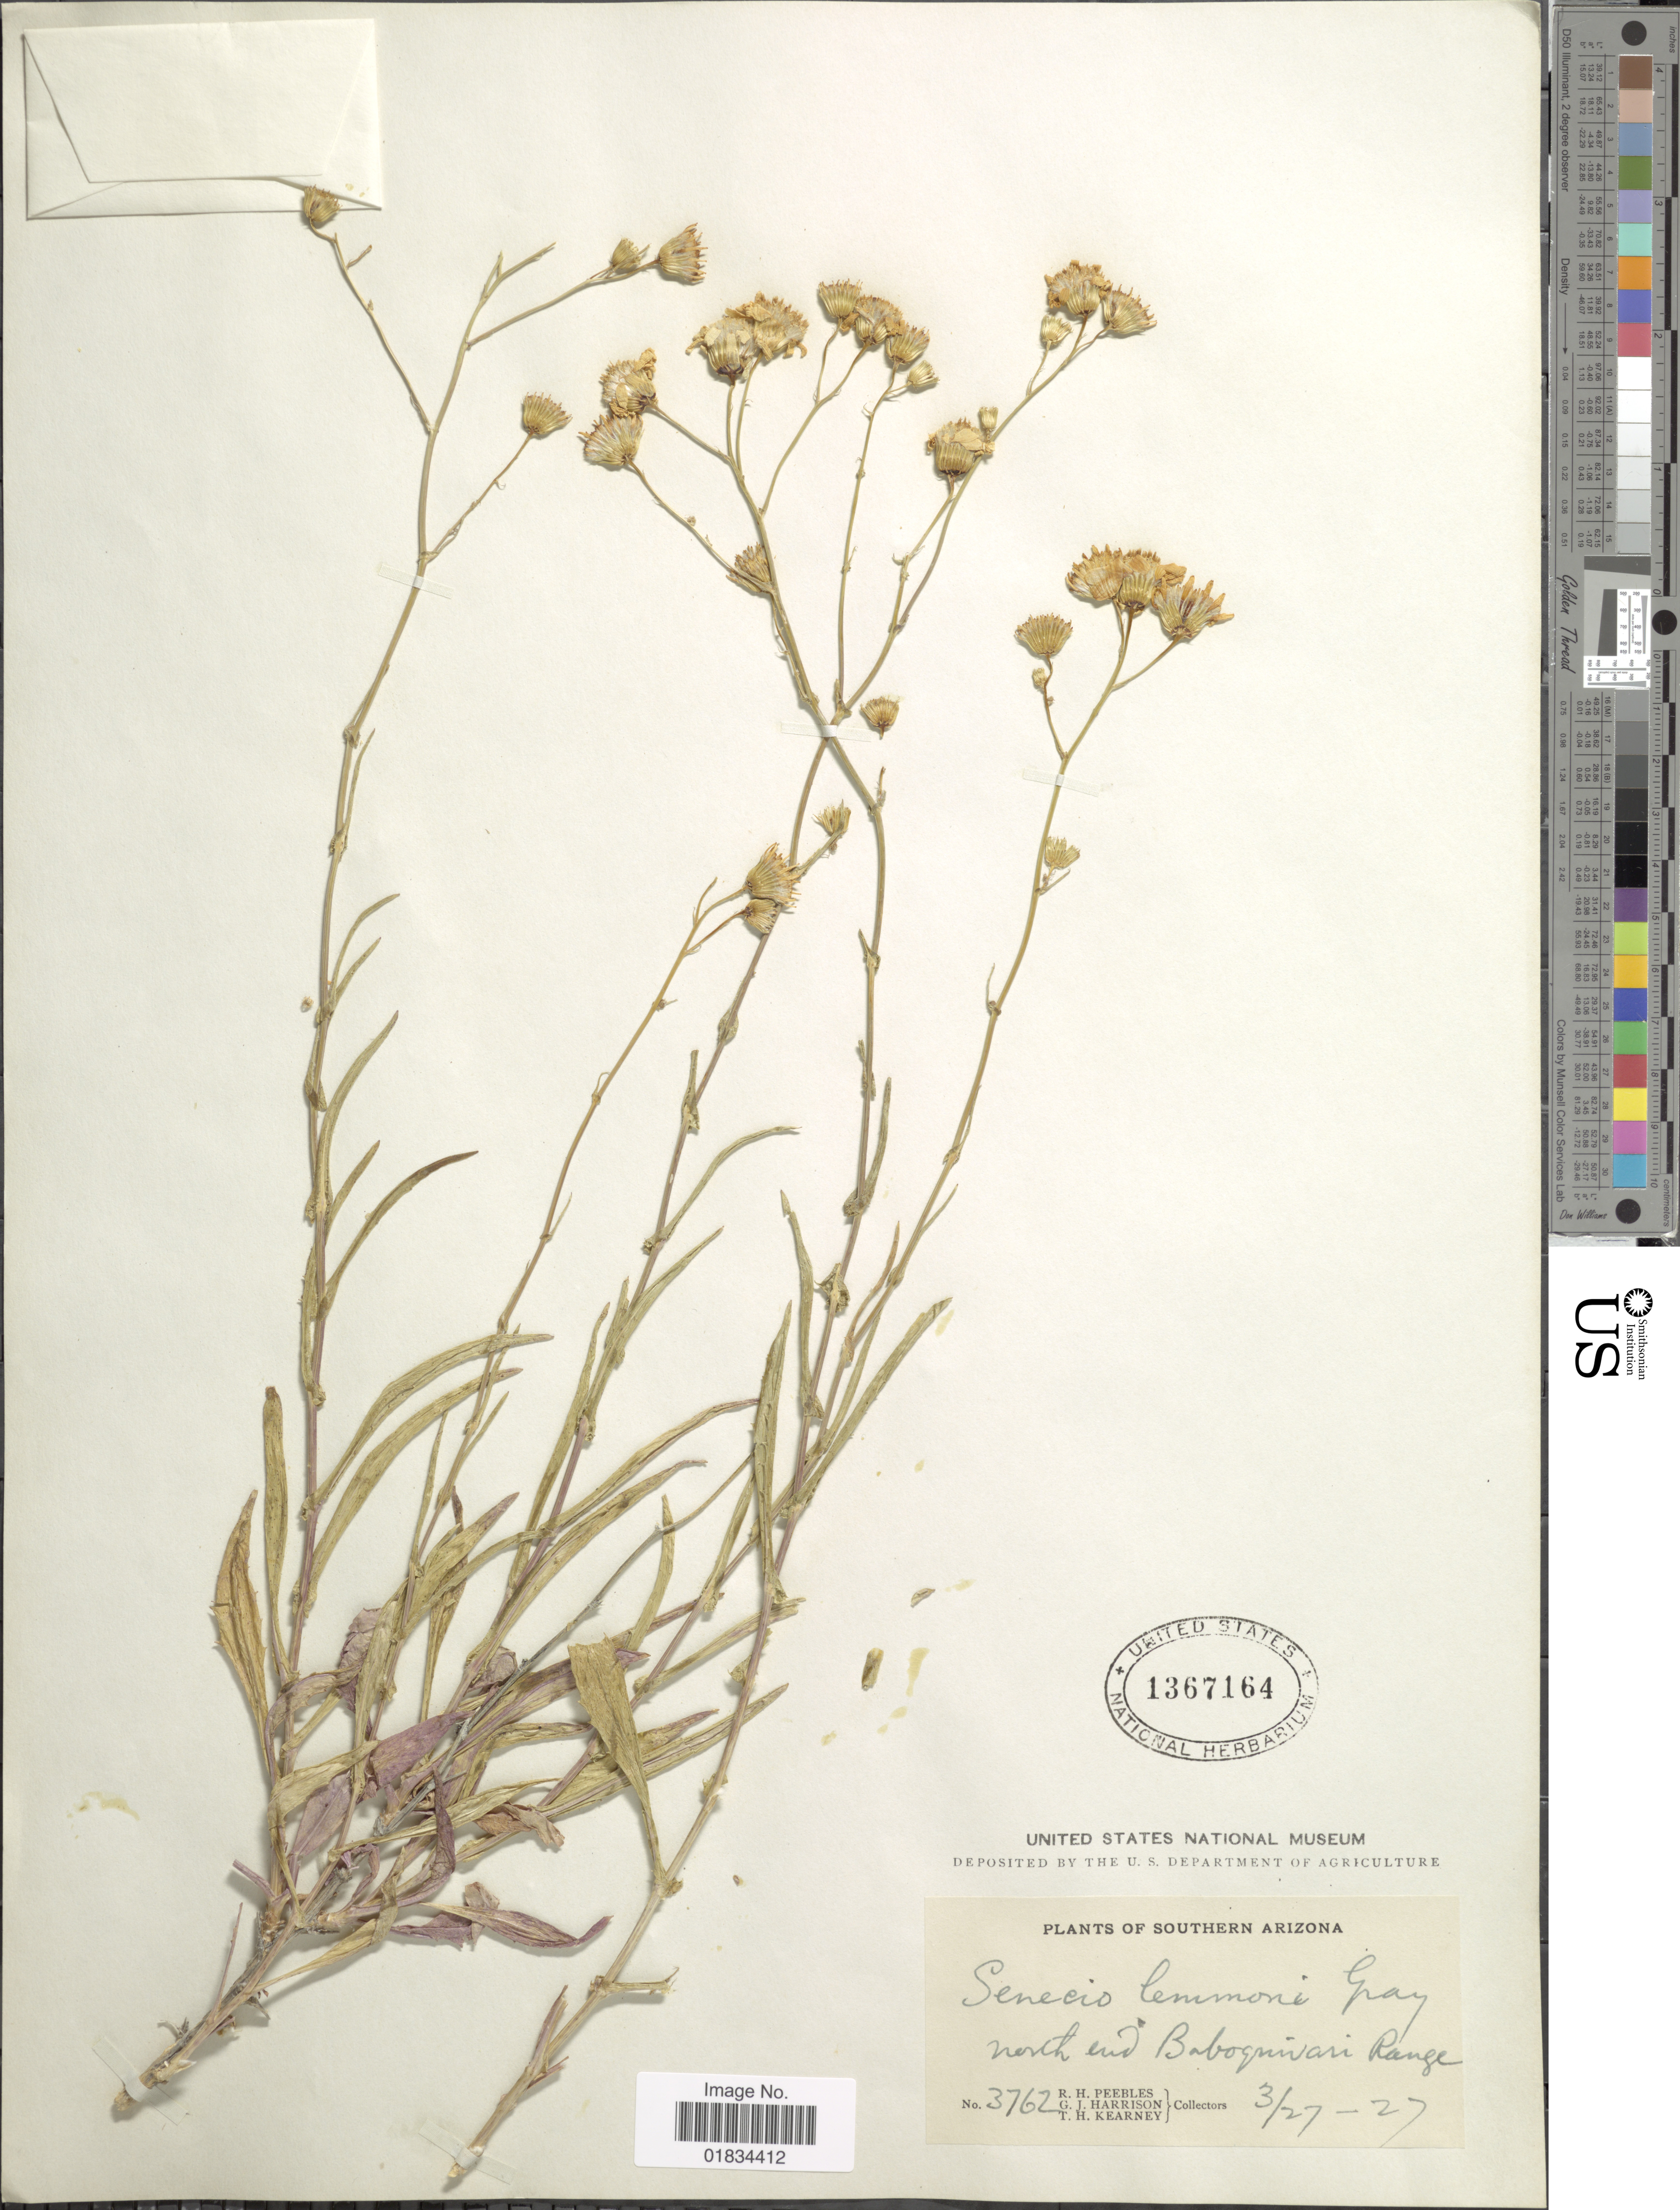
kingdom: Plantae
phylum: Tracheophyta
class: Magnoliopsida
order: Asterales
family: Asteraceae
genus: Senecio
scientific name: Senecio lemmonii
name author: A. Gray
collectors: R. H. Peebles, G. J. Harrison & T. H. Kearney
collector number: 3762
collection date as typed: Transcribed d/m/y: 27/3/27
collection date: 1927-03-27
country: United States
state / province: Arizona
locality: Southern Arizona. North end Baboquivari Range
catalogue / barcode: US 1367164